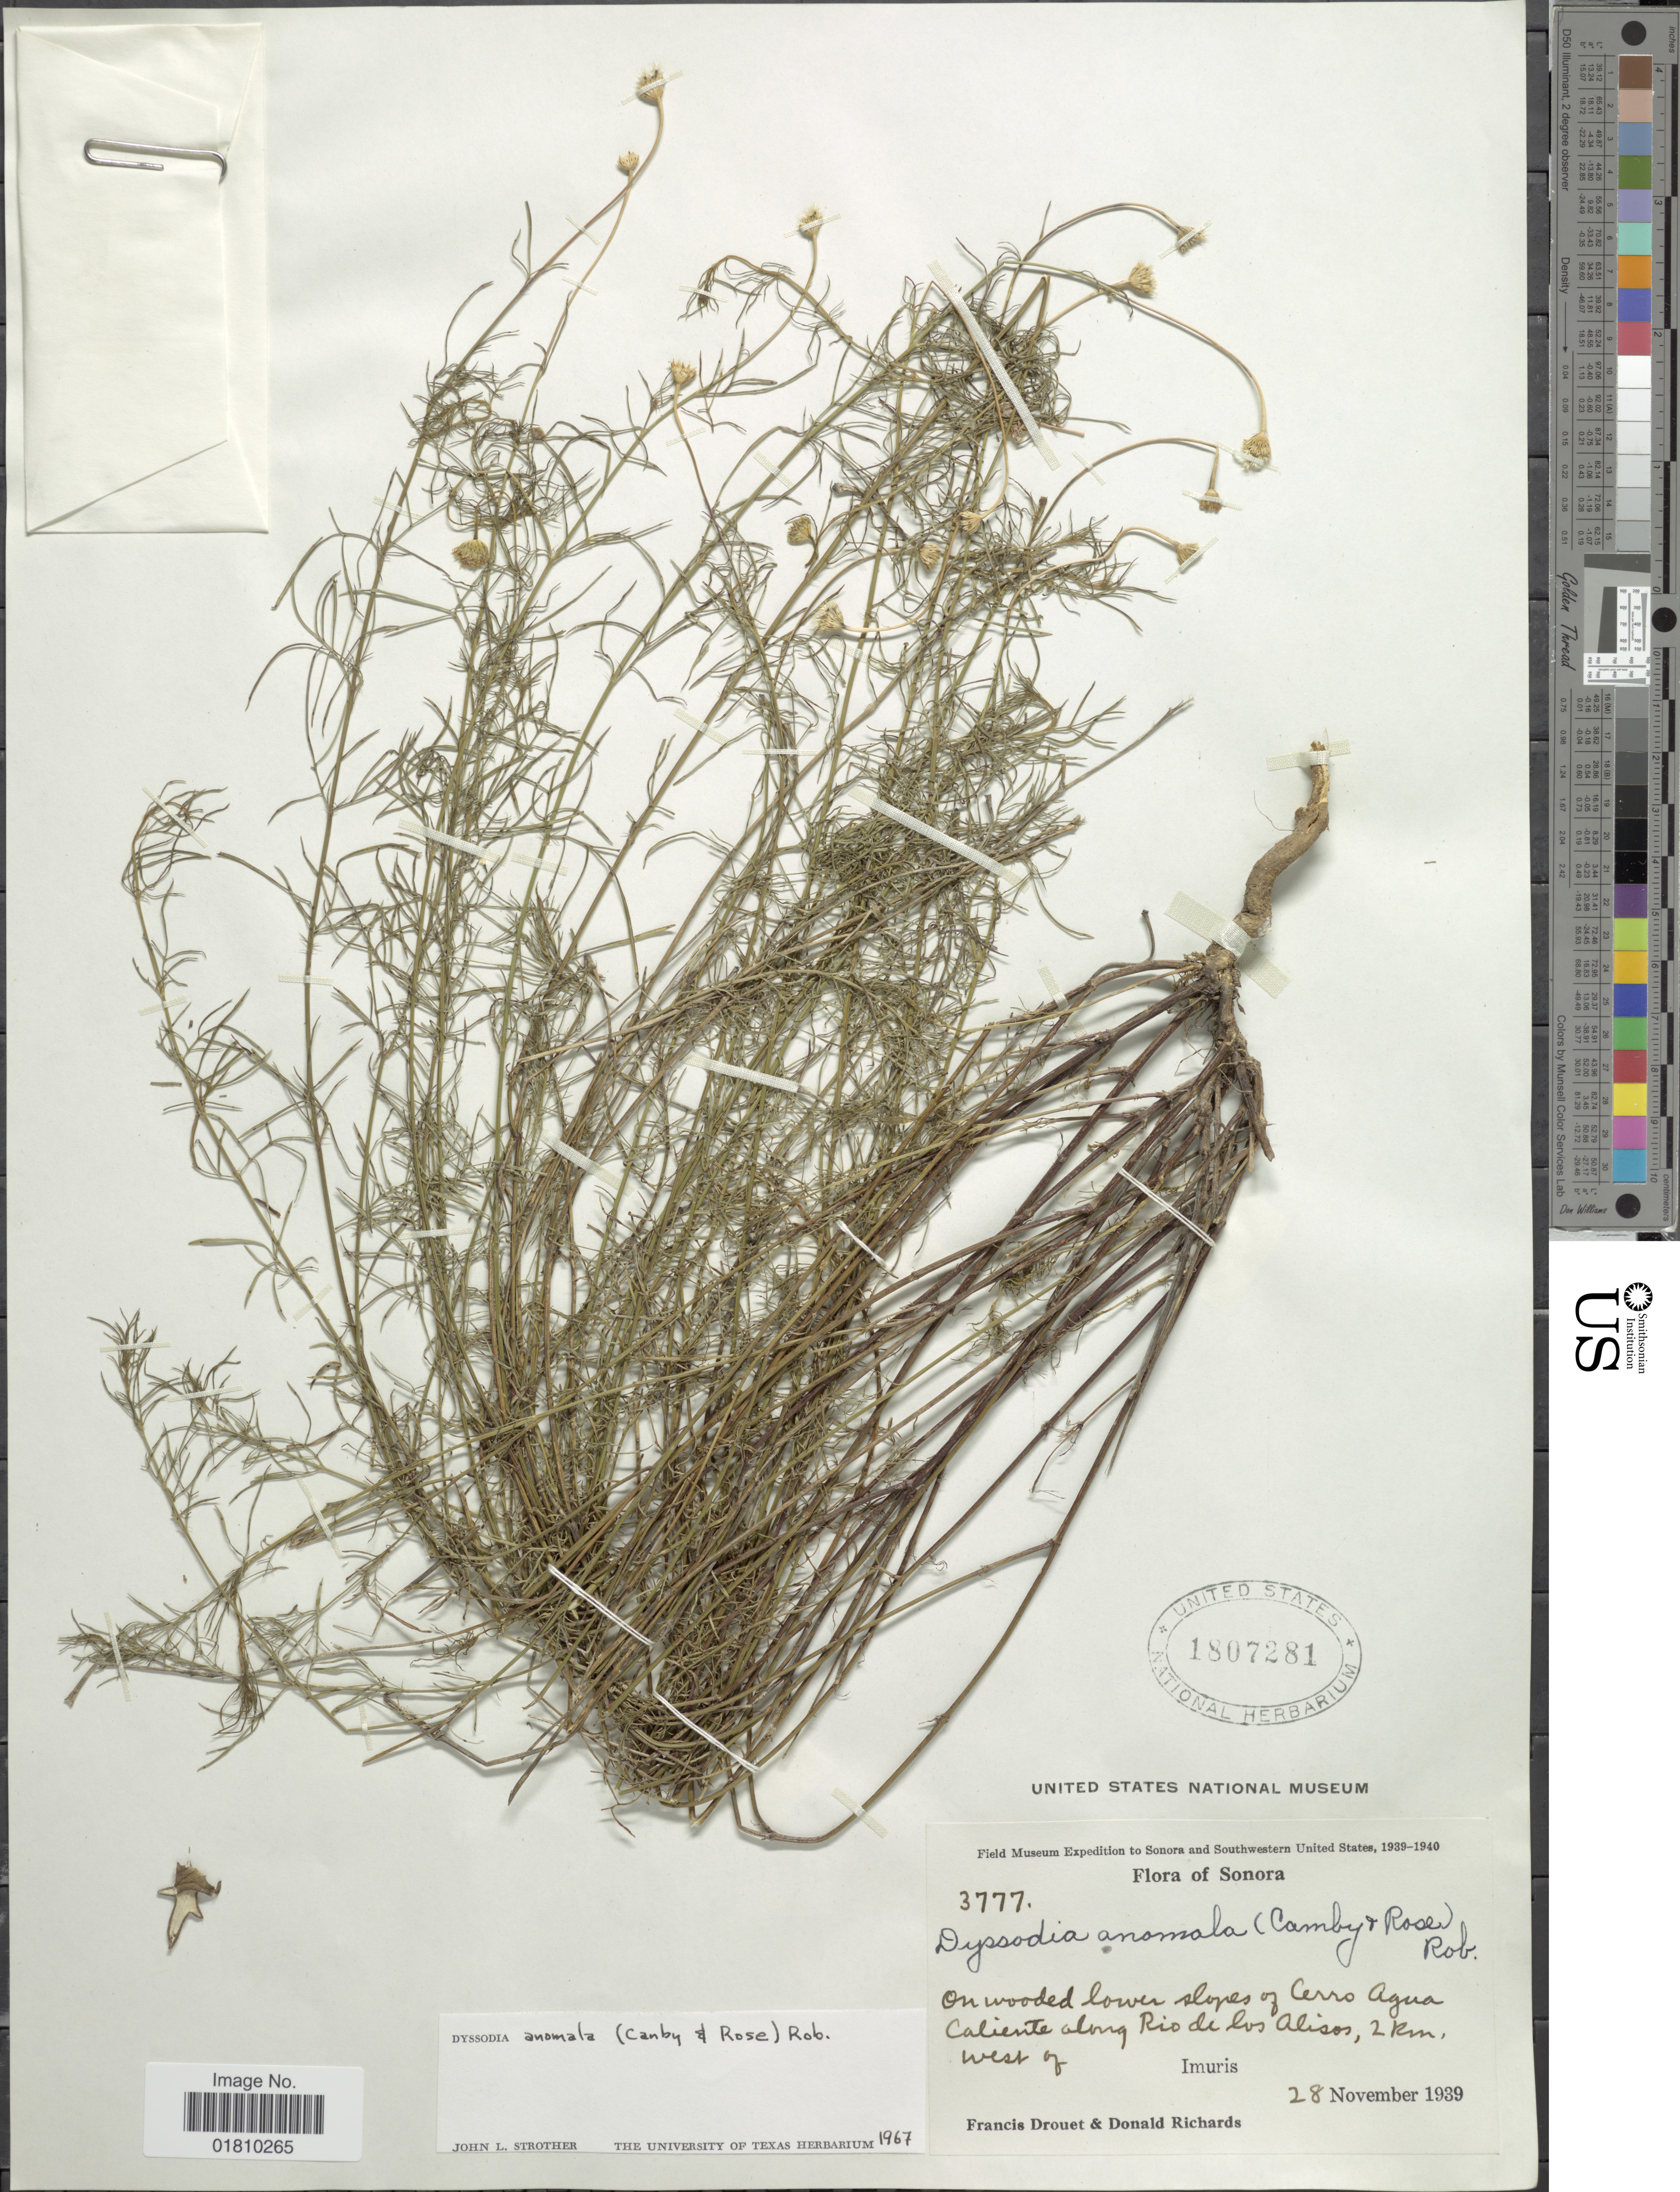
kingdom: Plantae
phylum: Tracheophyta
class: Magnoliopsida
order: Asterales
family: Asteraceae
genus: Adenophyllum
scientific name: Adenophyllum anomalum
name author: (Canby) Strother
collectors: F. E. Drouet & D. Richards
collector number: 3777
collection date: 1939-11-28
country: Mexico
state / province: Sonora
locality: On wooded lower slopes of Cerro Agua Caliente along Rio de los Alisos, 2 km west of Imuris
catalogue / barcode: US 1807281